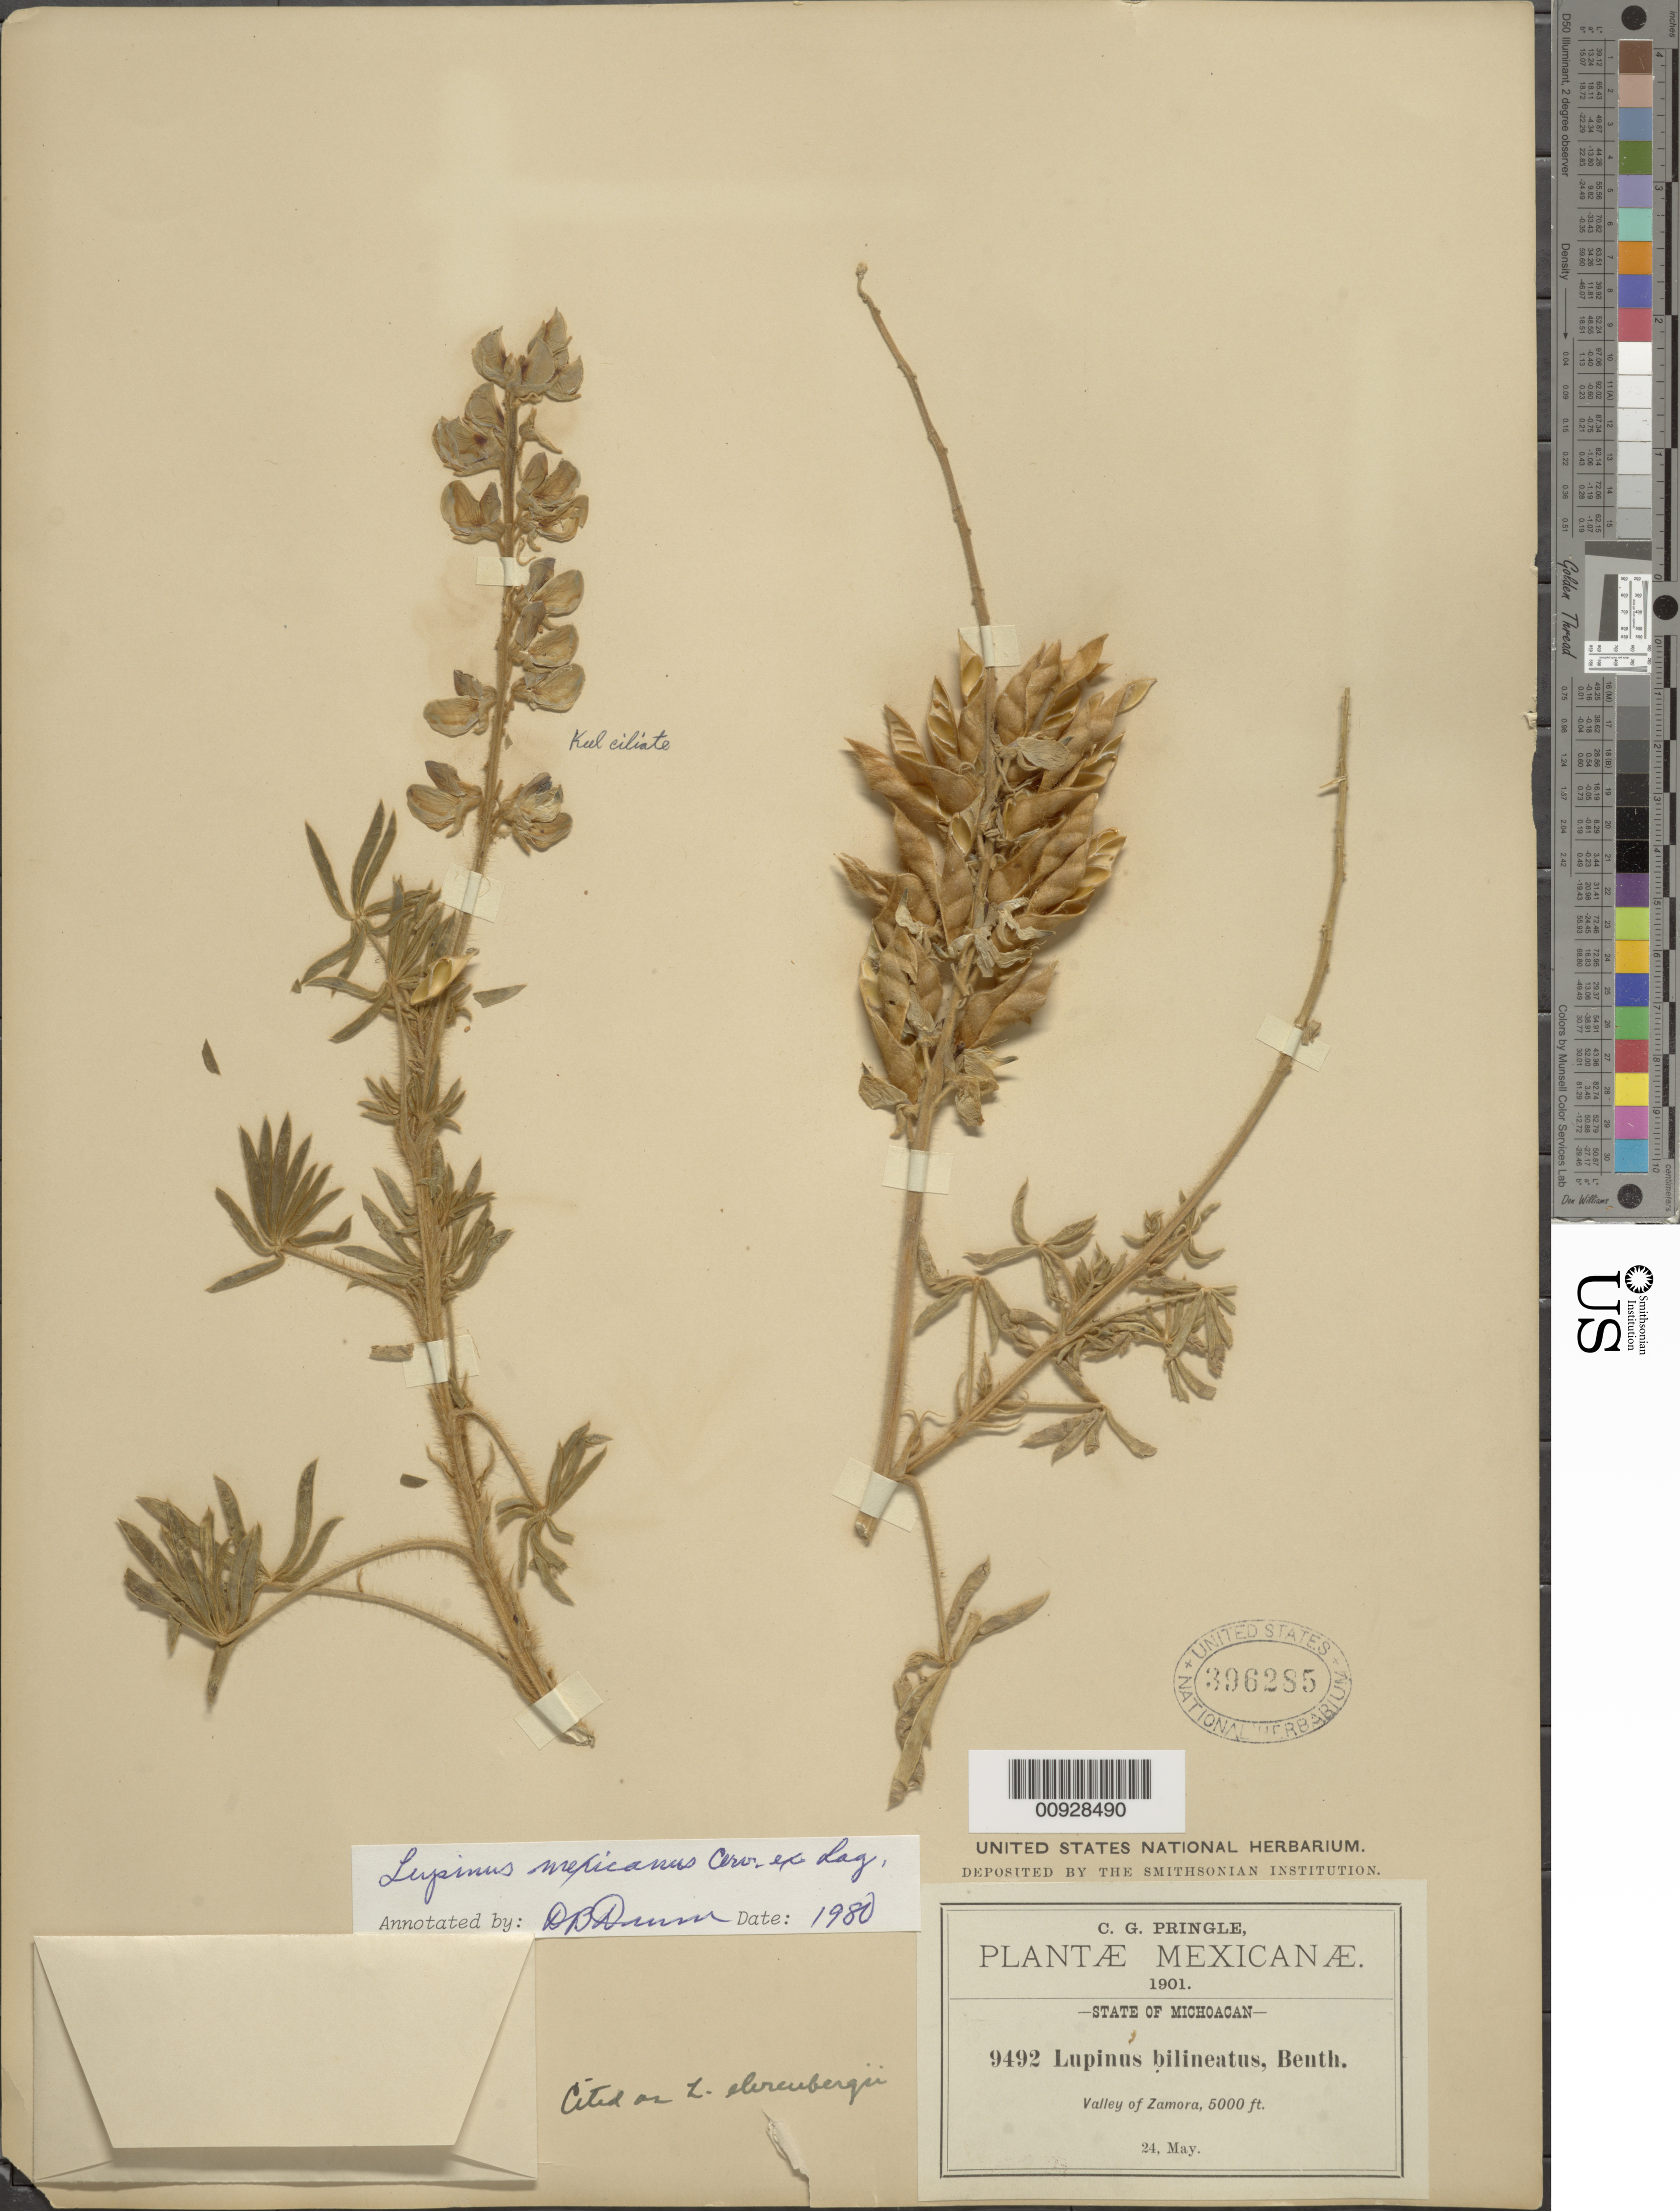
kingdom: Plantae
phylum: Tracheophyta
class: Magnoliopsida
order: Fabales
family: Fabaceae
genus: Lupinus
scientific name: Lupinus mexicanus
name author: Cerv. ex Lag.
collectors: C. G. Pringle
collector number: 9492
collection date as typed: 24 May 1901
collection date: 1901-05-24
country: Mexico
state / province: Michoacán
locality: Valley of Zamora, State of Michoacán.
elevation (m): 1524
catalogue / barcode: US 396285